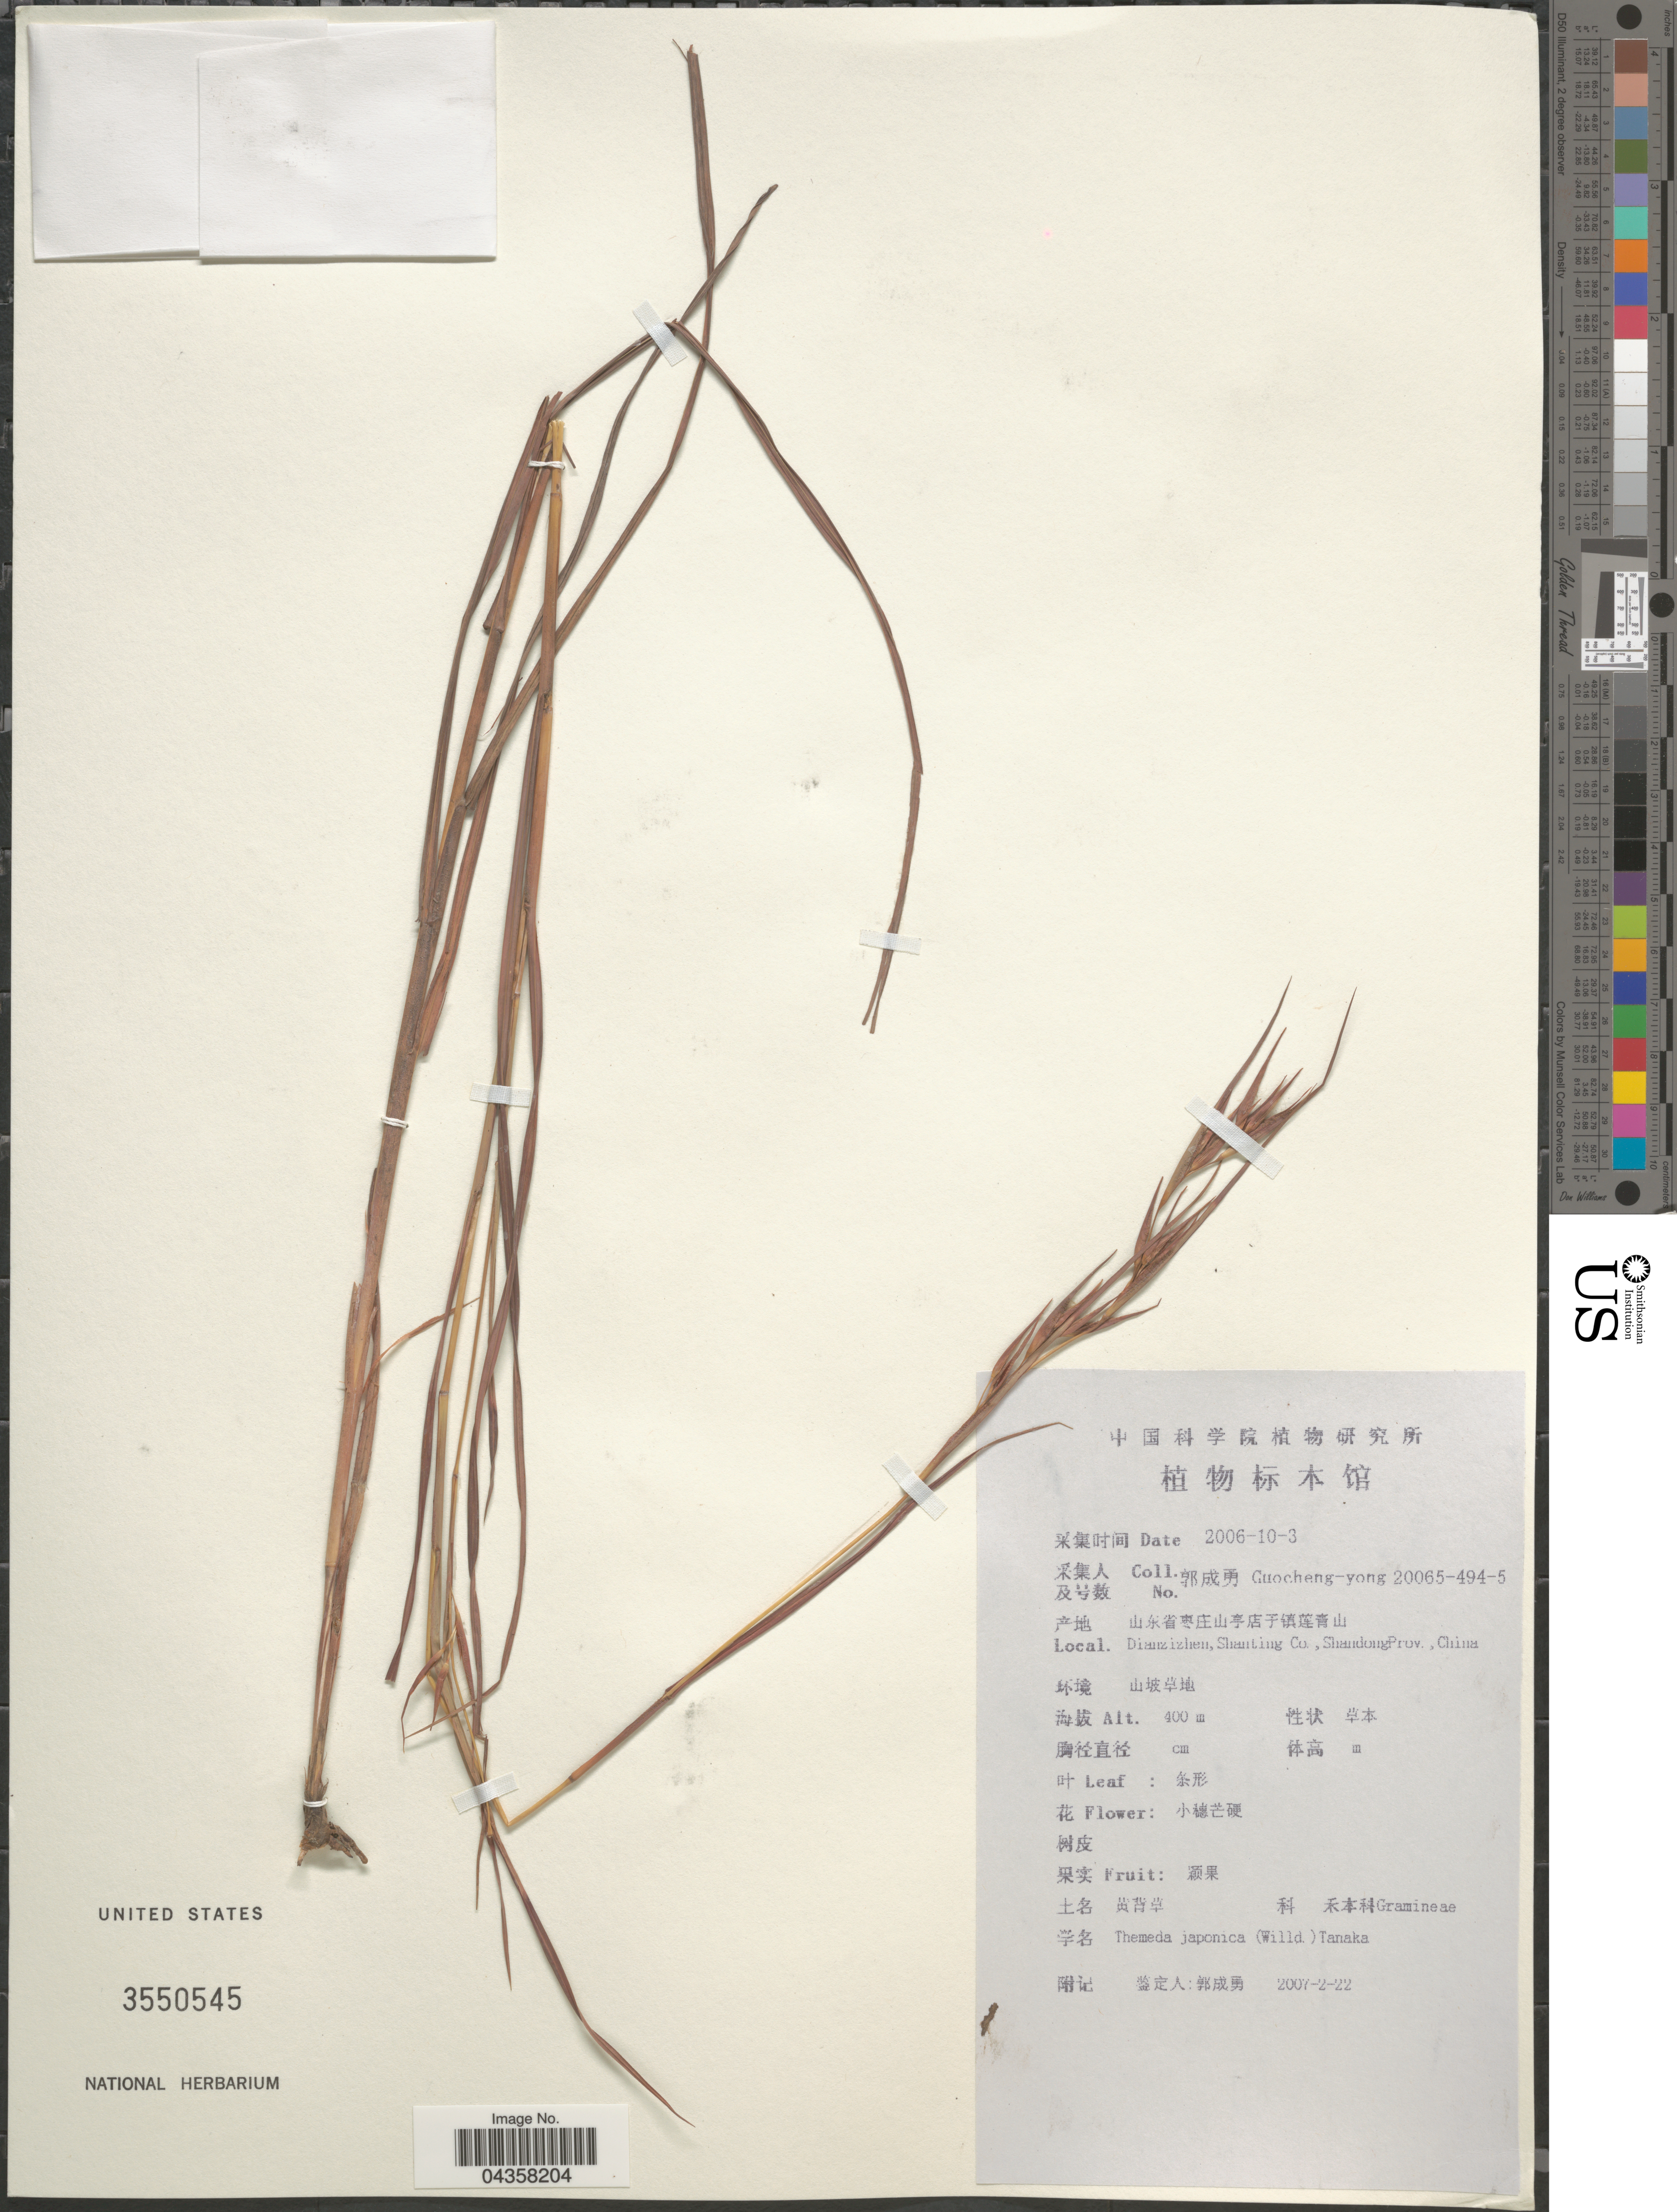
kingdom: Plantae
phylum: Tracheophyta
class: Liliopsida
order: Poales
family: Poaceae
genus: Themeda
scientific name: Themeda triandra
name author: Forssk.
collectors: Guo cheng-yong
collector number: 20065-494-5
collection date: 2006-10-03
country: China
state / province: Shandong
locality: Dianzizhen, Shanting Co., Shandong Prov. x.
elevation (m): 400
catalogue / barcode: US 3550545